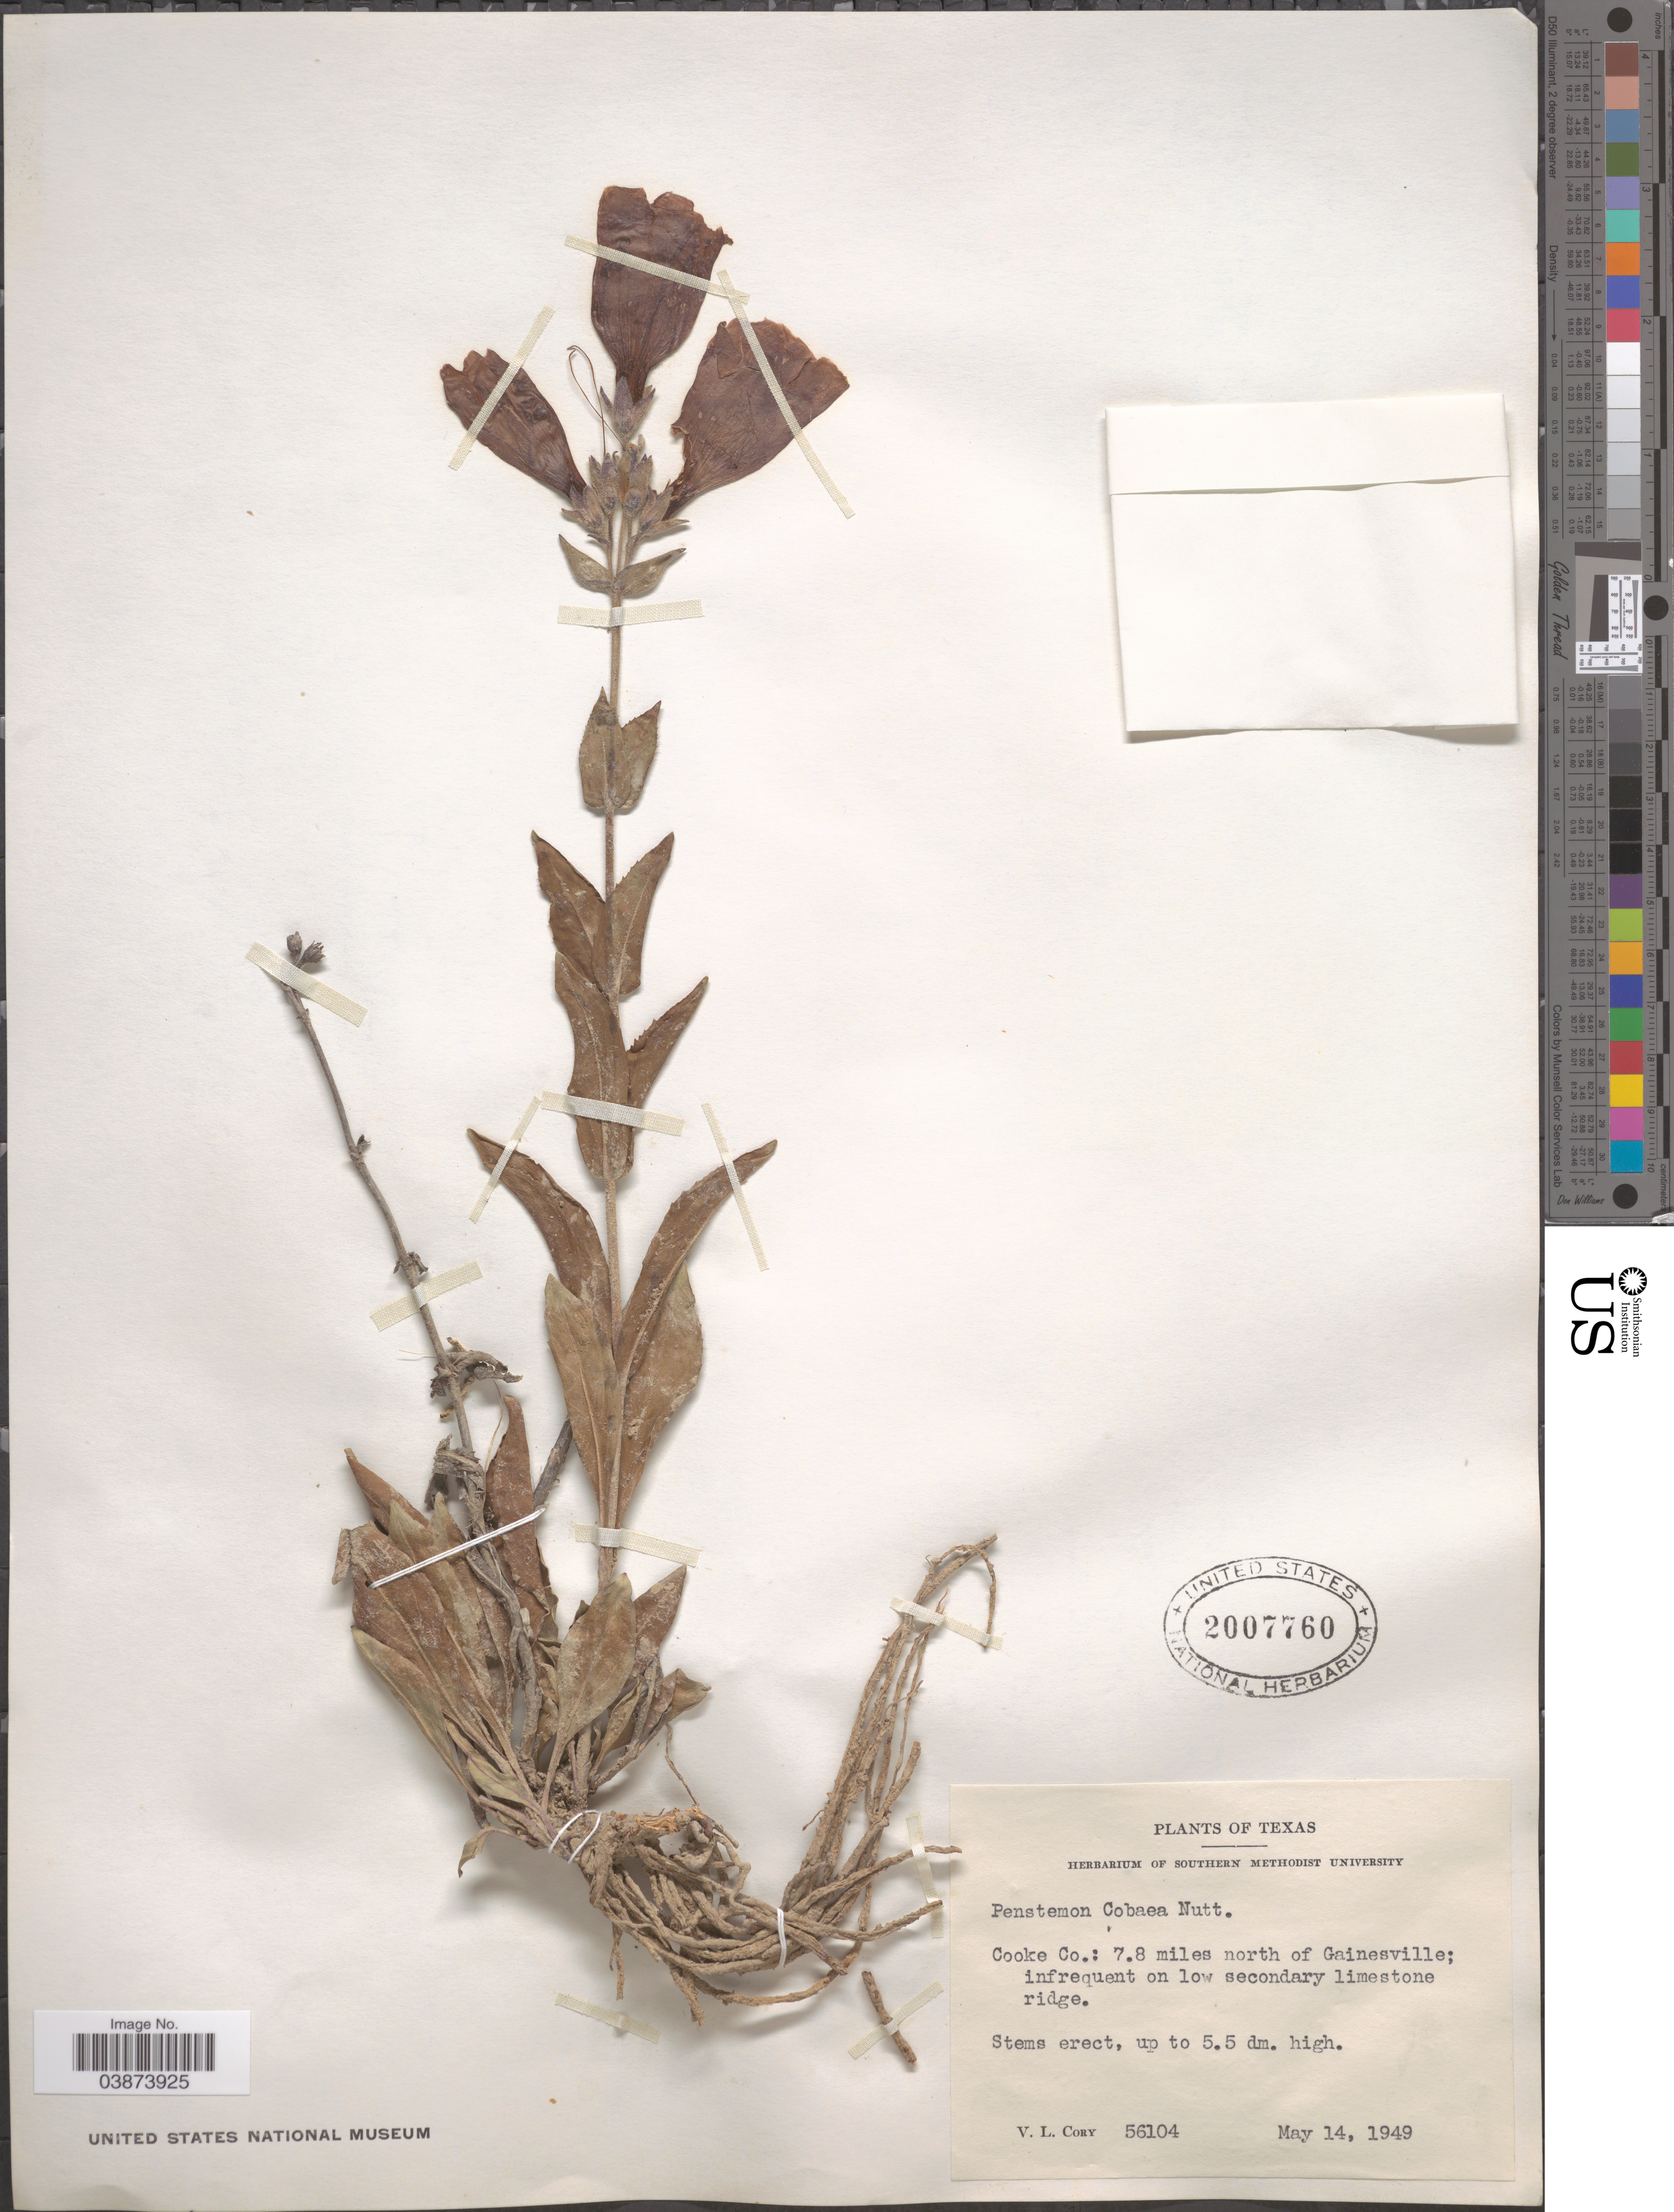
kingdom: Plantae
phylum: Tracheophyta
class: Magnoliopsida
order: Lamiales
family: Plantaginaceae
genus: Penstemon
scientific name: Penstemon cobaea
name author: (Nutt.)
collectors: V. Cory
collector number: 56104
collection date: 1949-05-14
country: United States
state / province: Texas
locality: Cooke Co.: 7.8 miles north of Gainesville; on low secondary limestone ridge.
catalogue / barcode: US 2007760